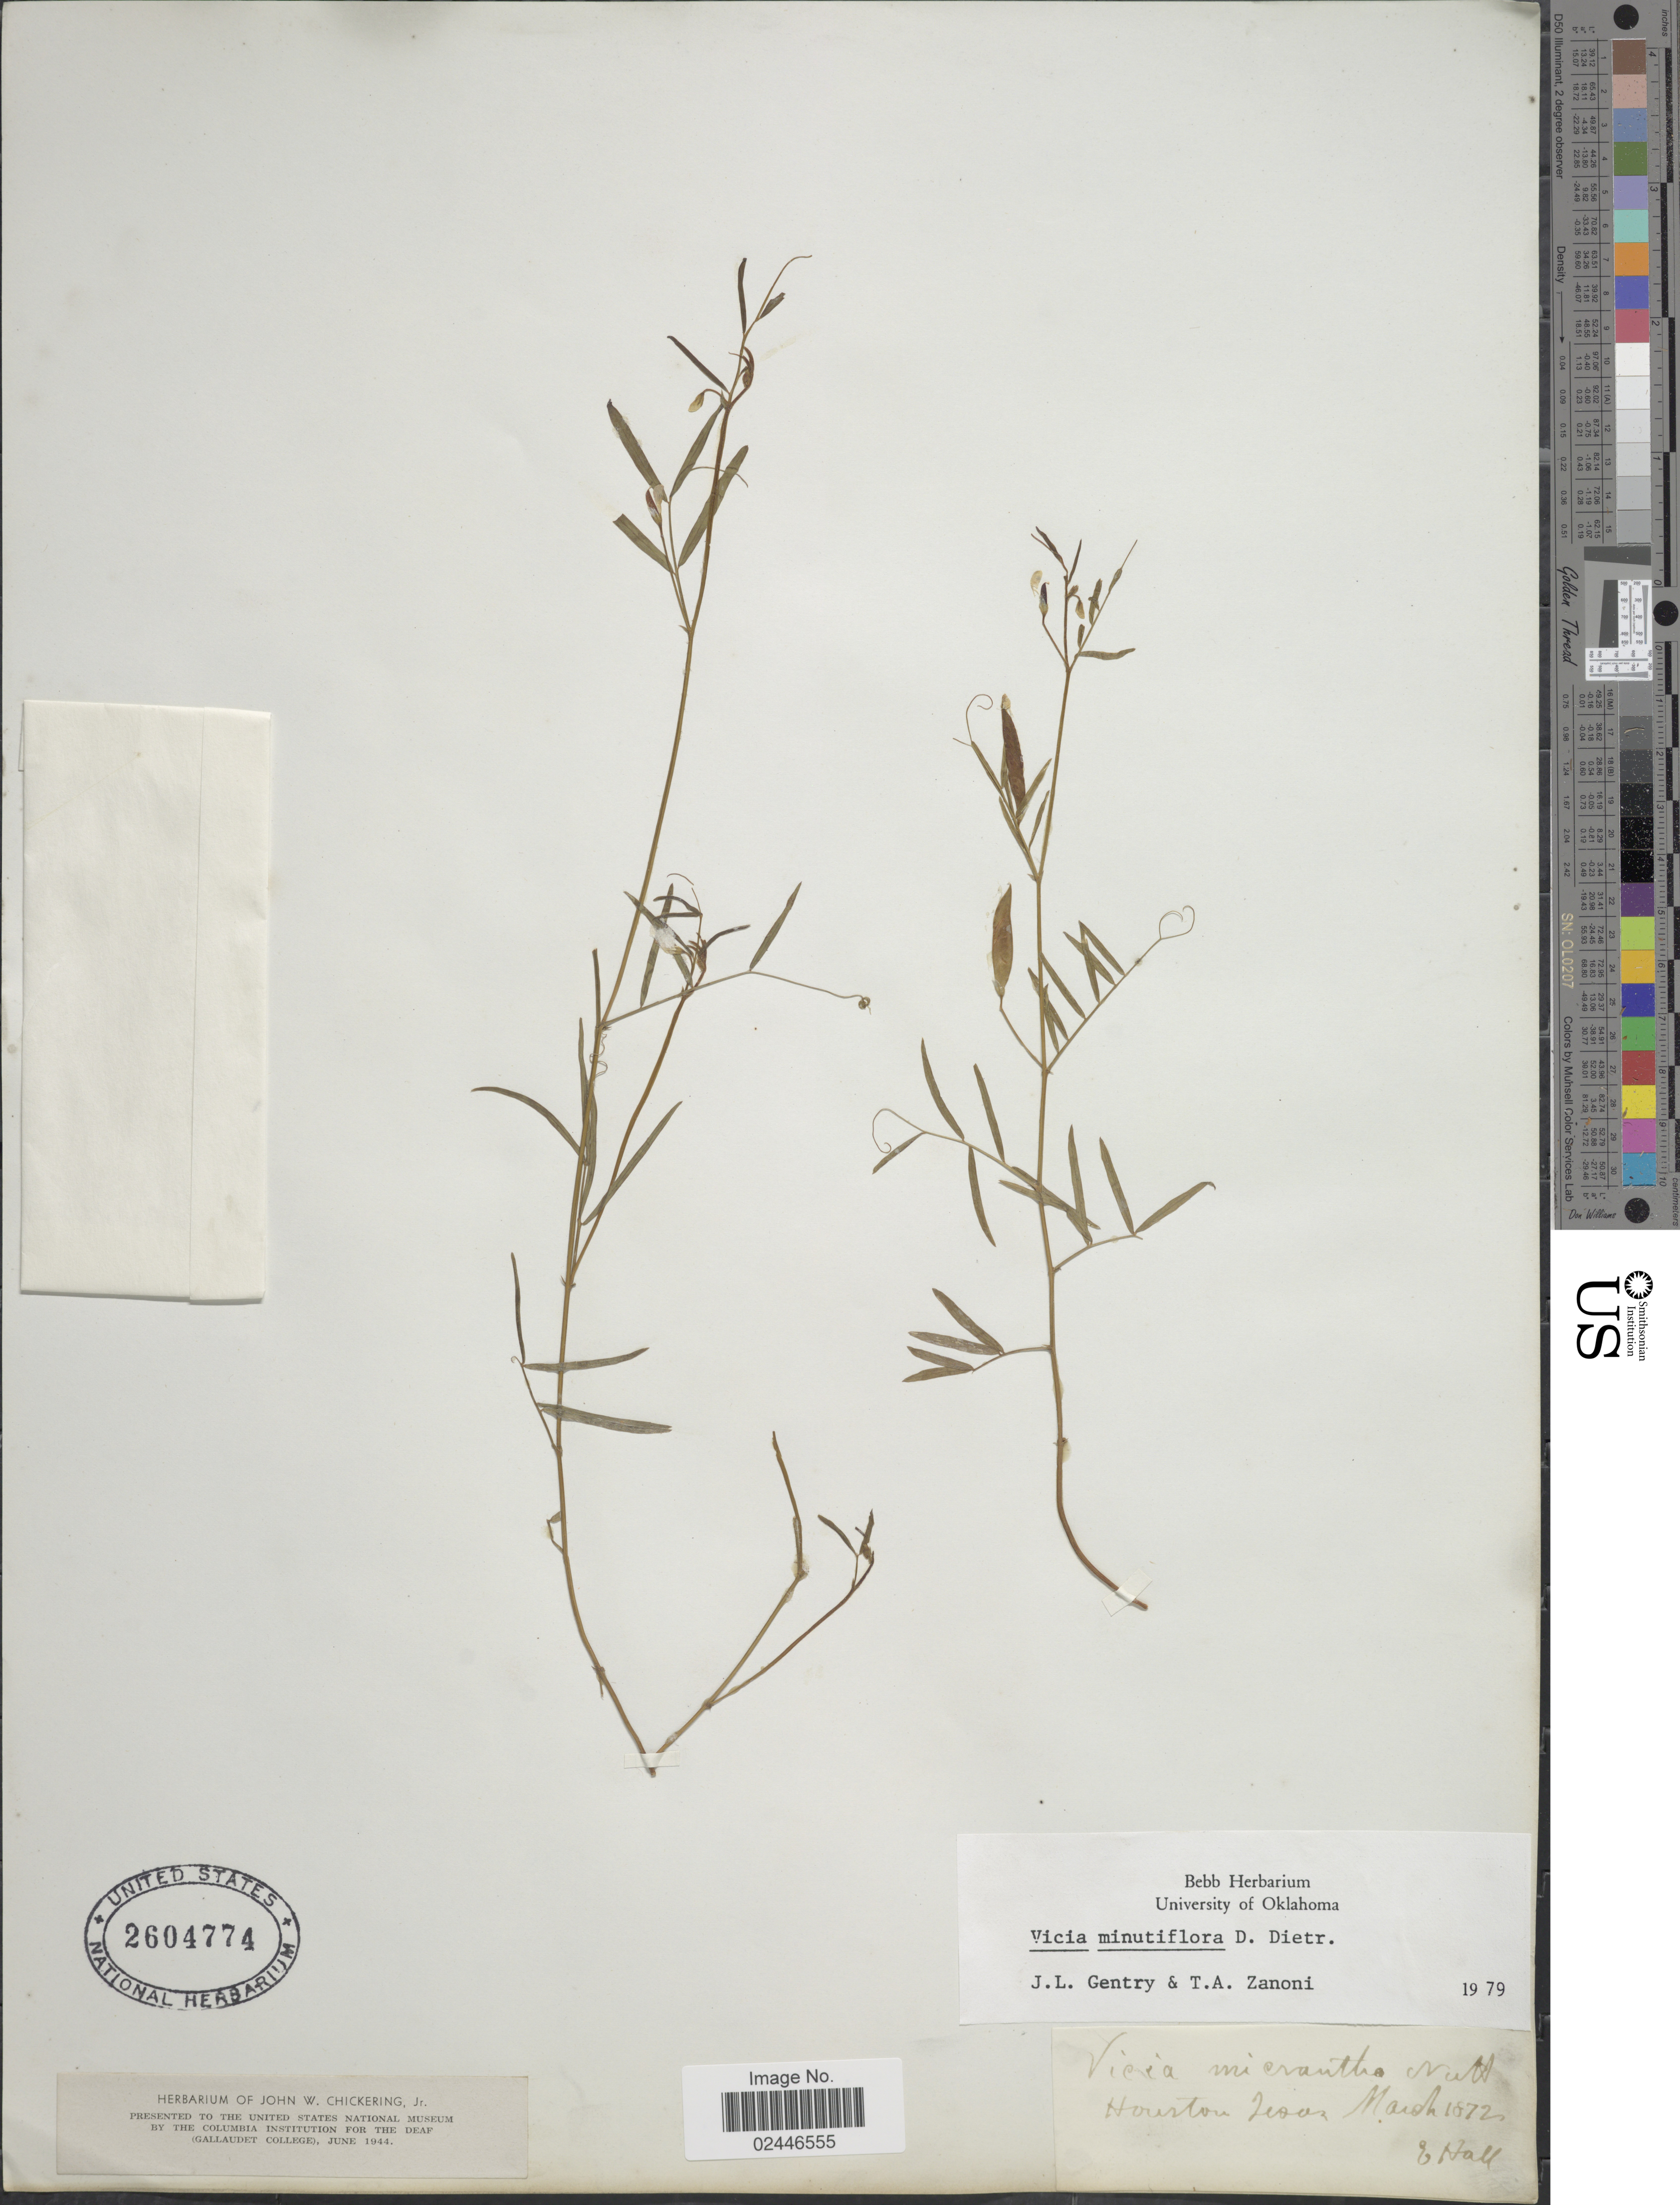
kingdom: Plantae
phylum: Tracheophyta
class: Magnoliopsida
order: Fabales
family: Fabaceae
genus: Vicia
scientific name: Vicia minutiflora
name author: D. Dietr.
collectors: E. Hall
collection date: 1872-03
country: United States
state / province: Texas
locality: Houston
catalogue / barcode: US 2604774